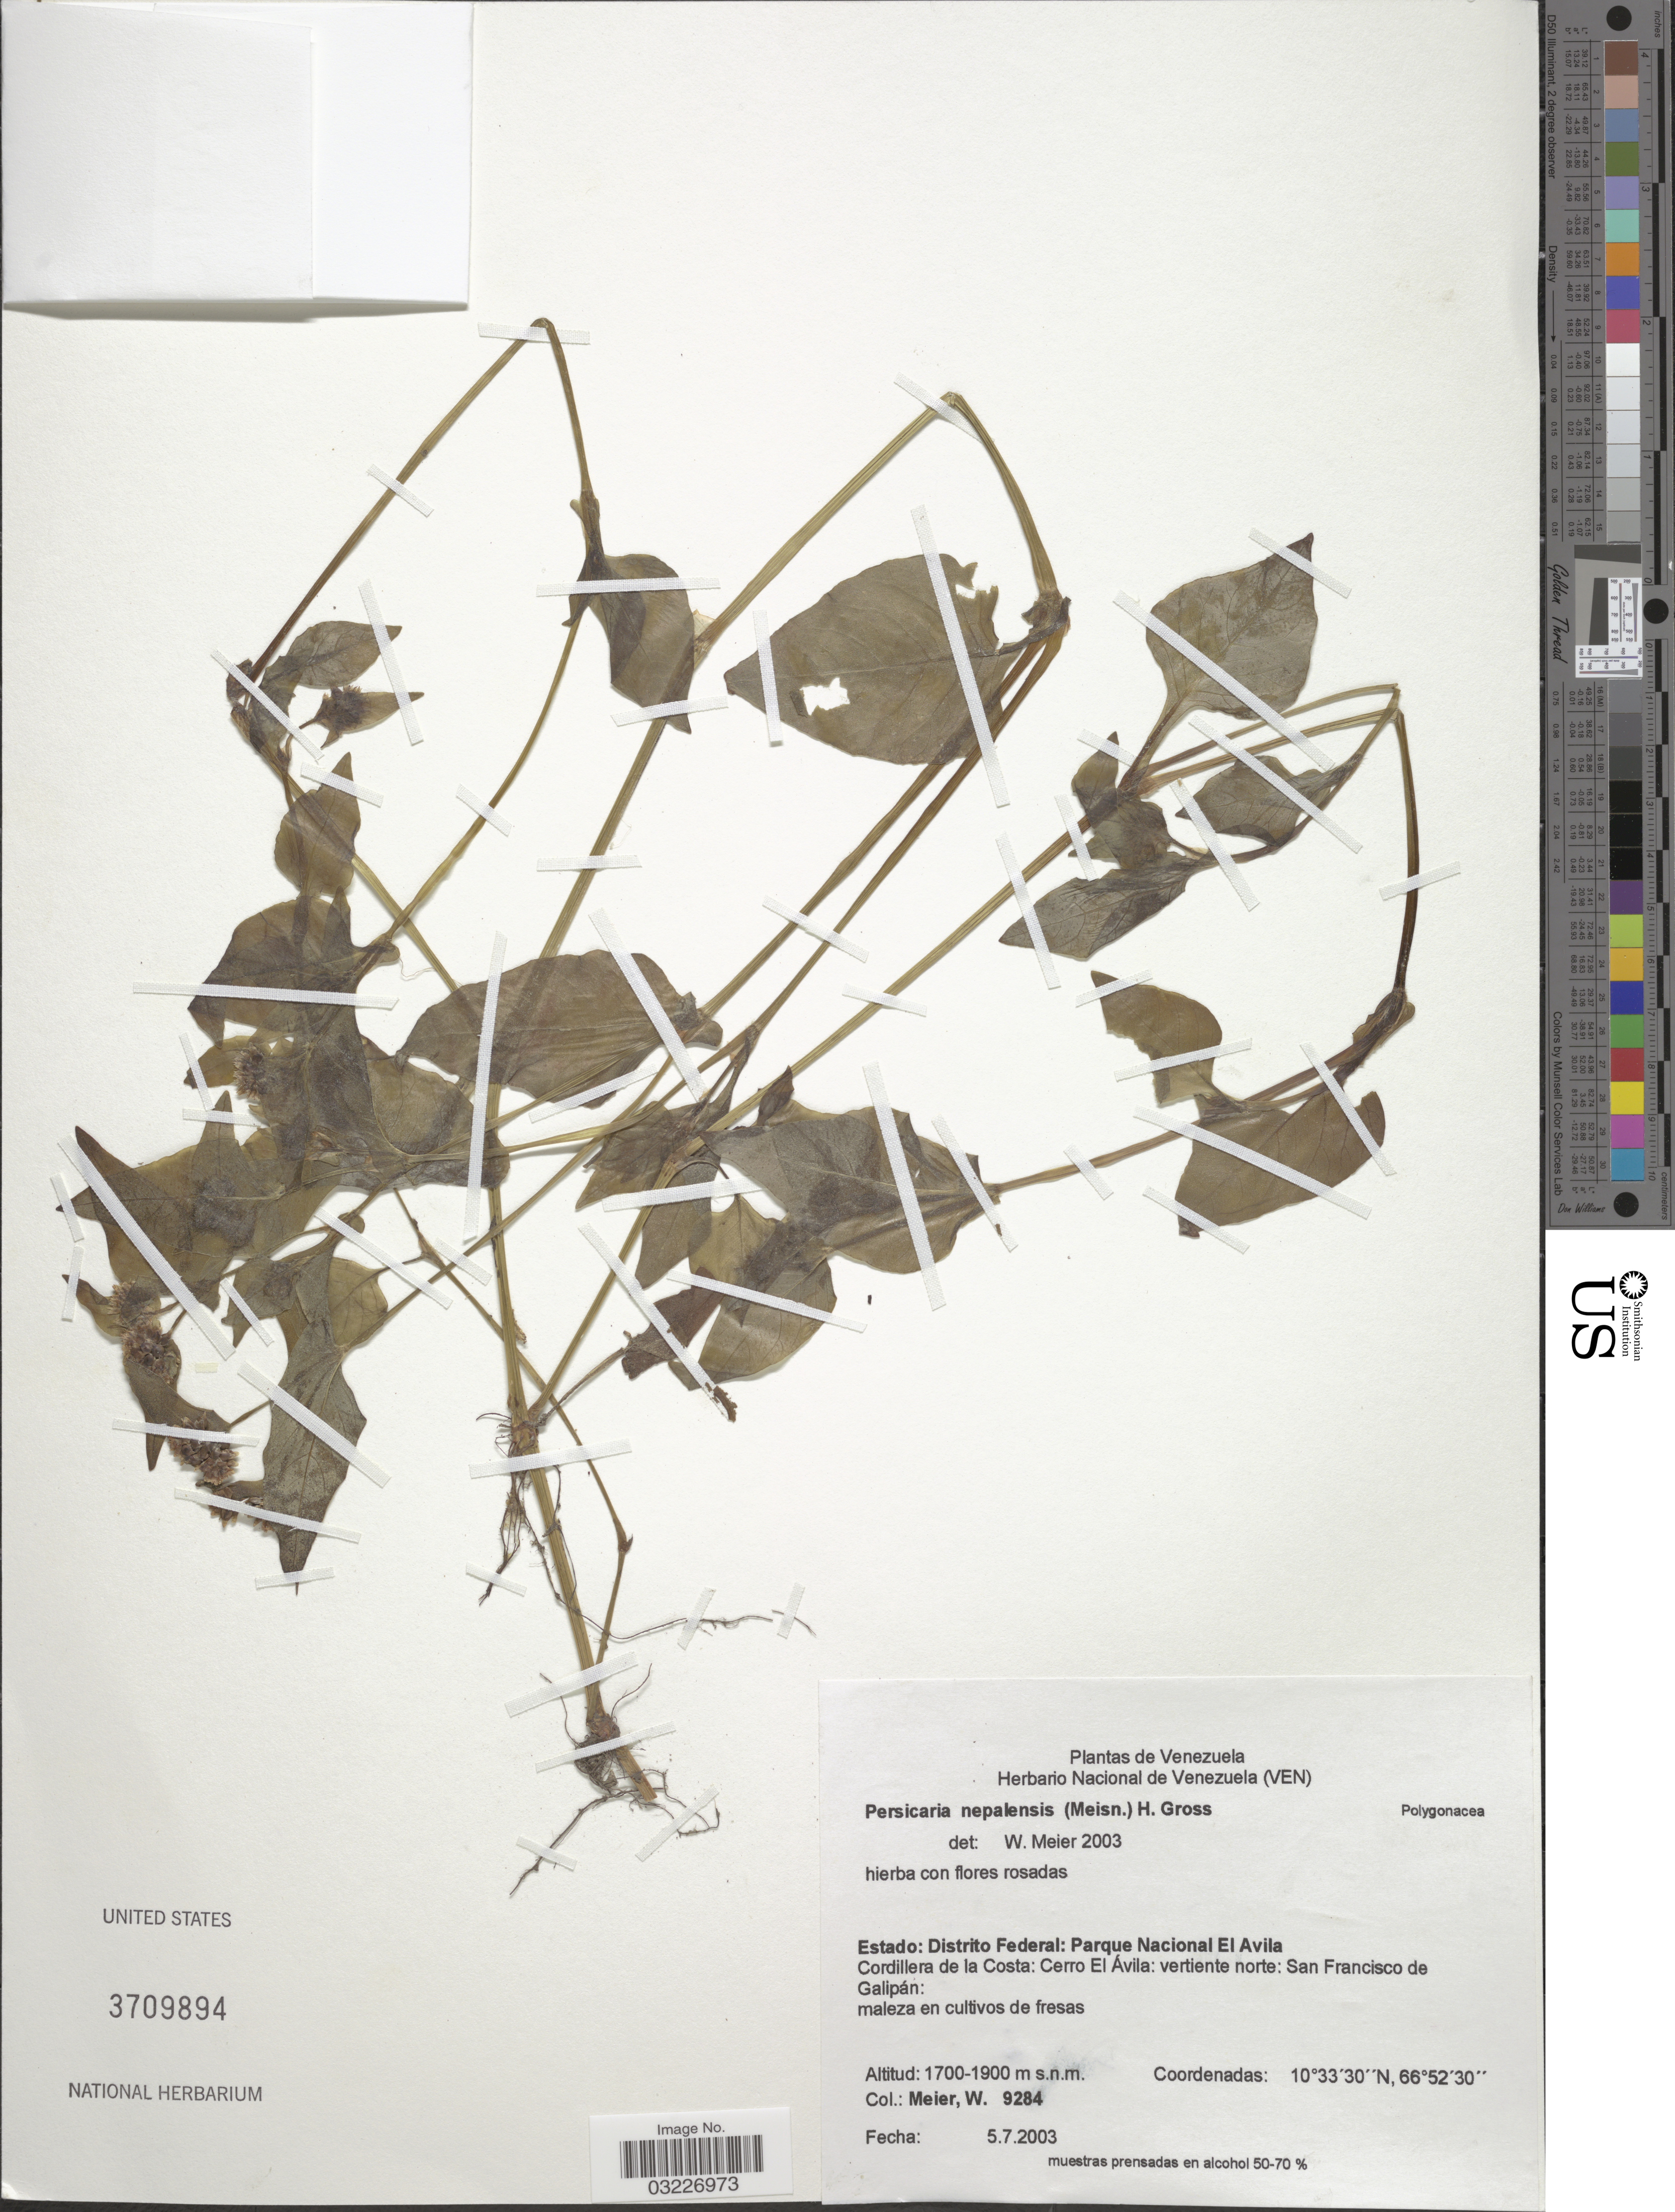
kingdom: Plantae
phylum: Tracheophyta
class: Magnoliopsida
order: Caryophyllales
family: Polygonaceae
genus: Polygonum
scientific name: Polygonum nepalense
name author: Meisn.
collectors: W. Meier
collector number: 9284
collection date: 2003-07-05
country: Venezuela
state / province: Miranda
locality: Estado: Distrito Federal: Parque Nacional El Avila, Cordillera de la Costa: Cerro El Ávila: vertiente norte: San Francisco de Galipán.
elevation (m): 1700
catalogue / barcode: US 3709894